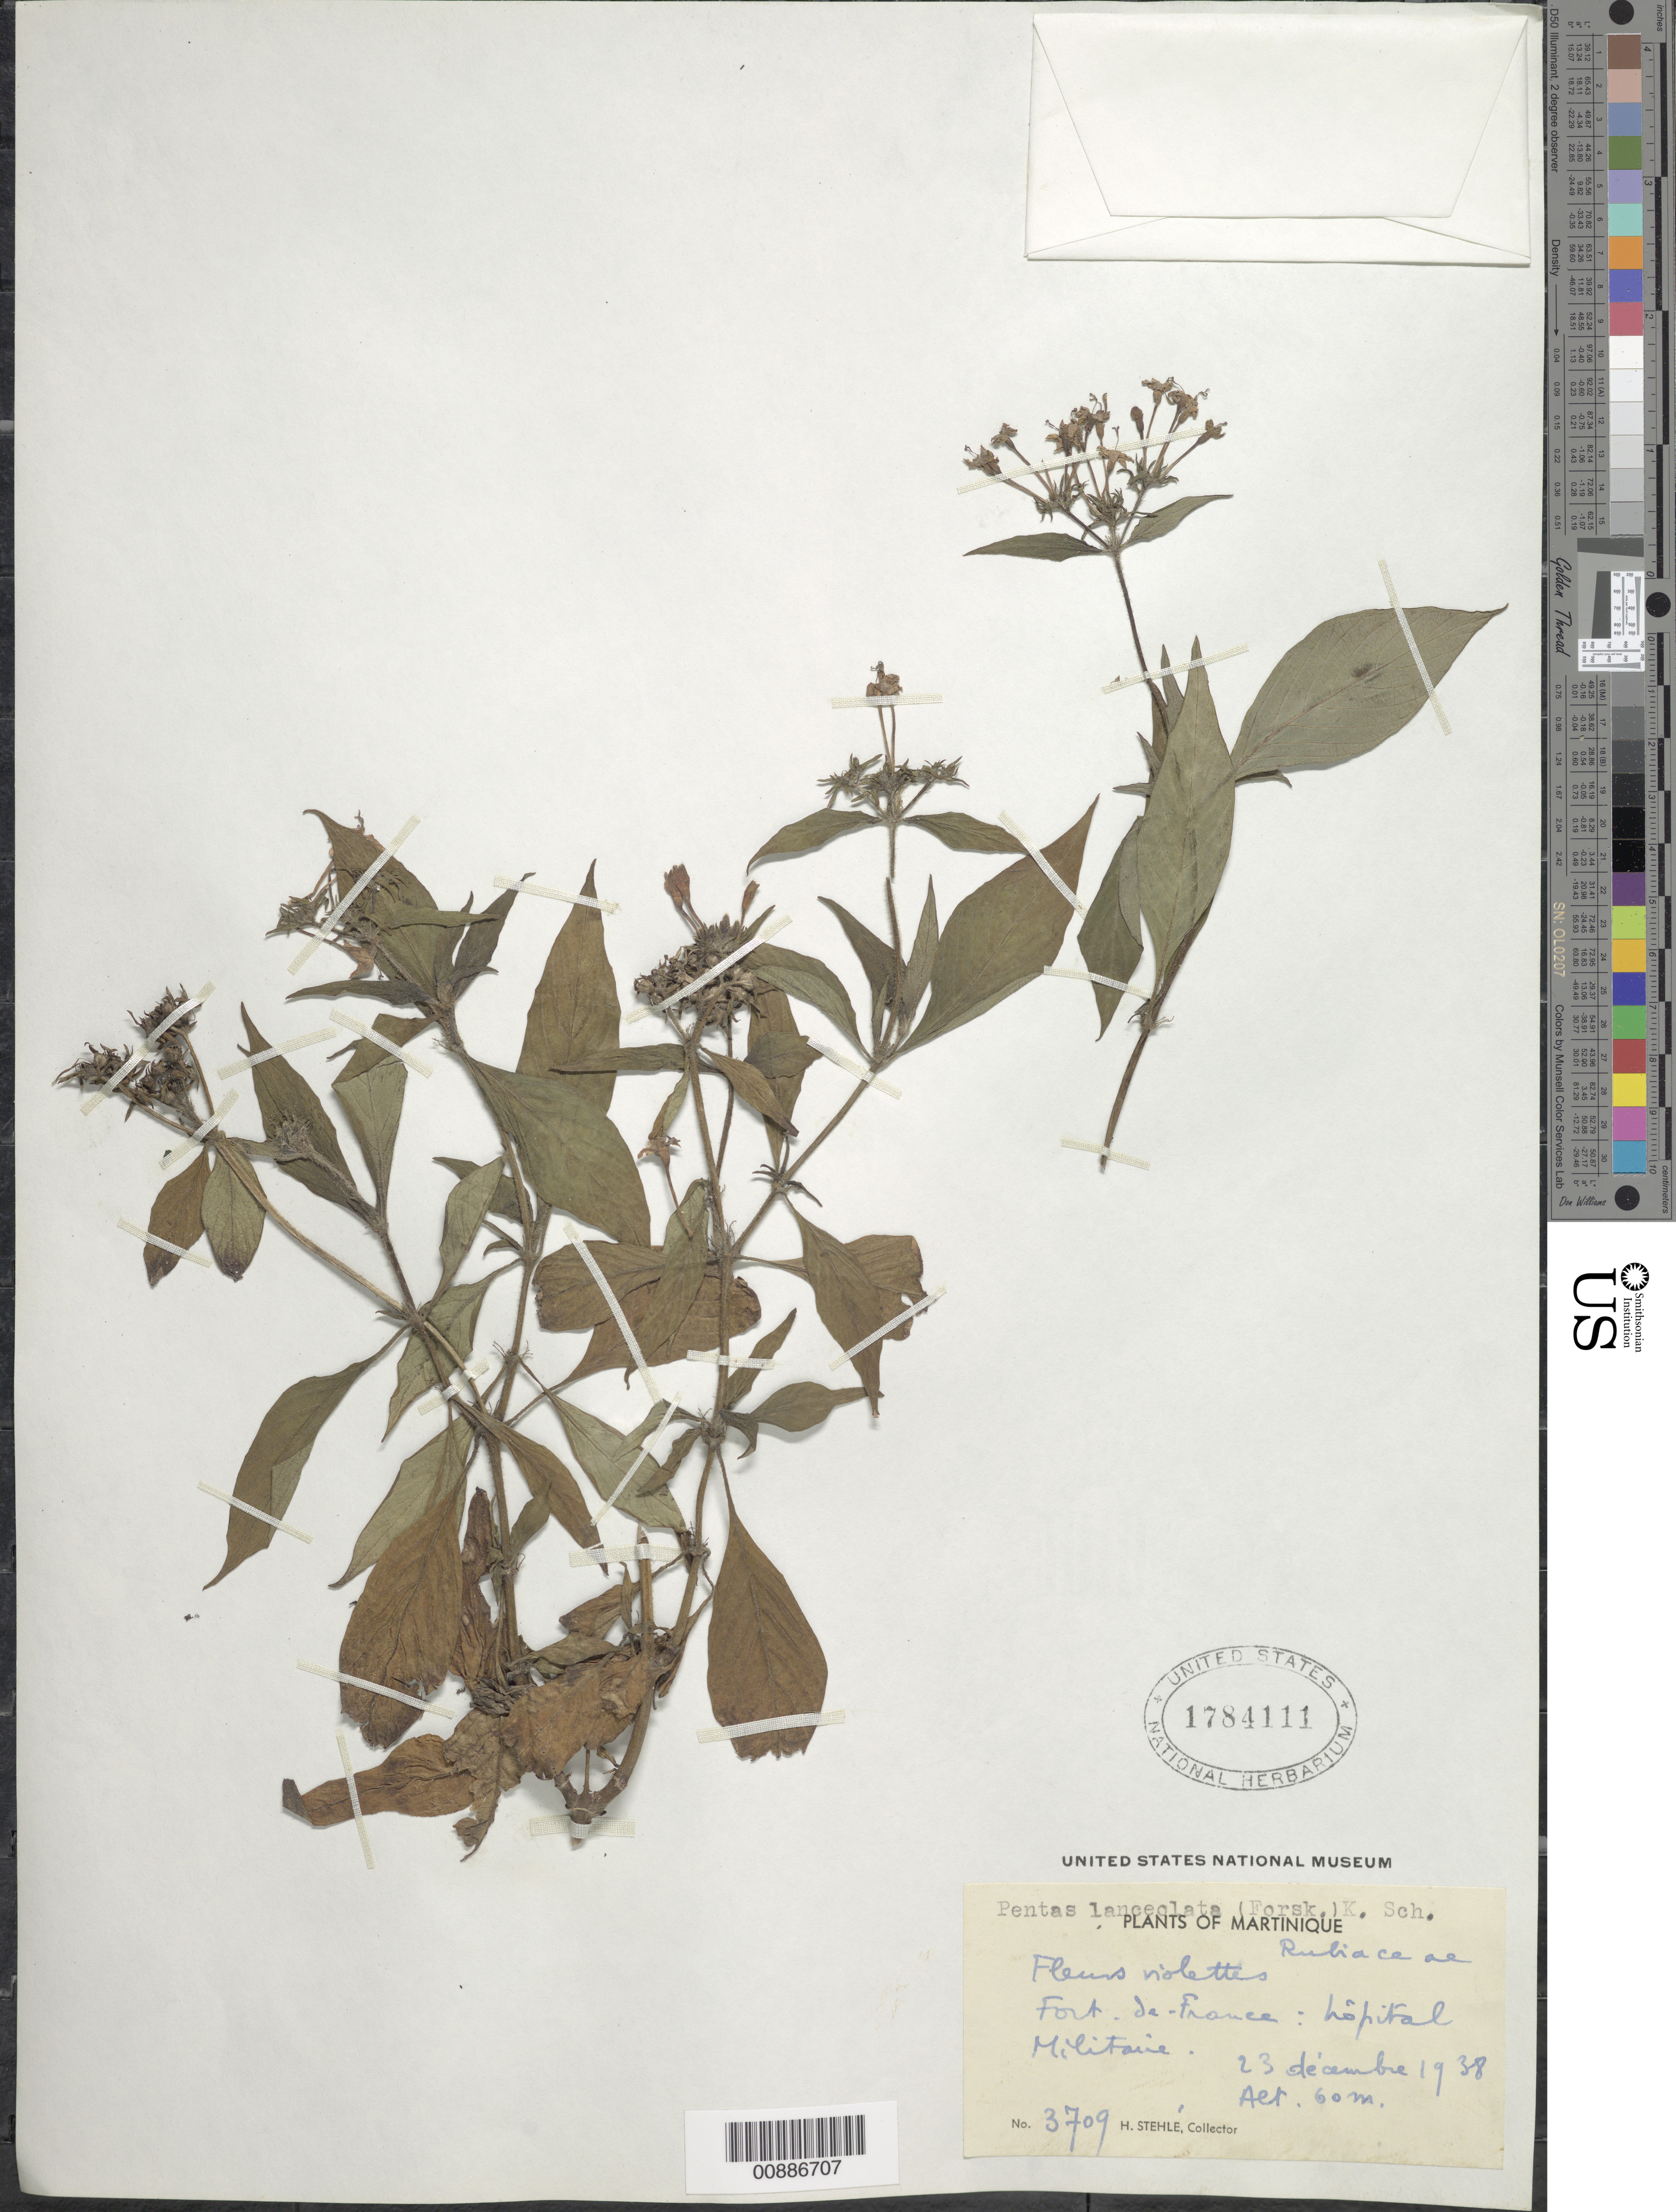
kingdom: Plantae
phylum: Tracheophyta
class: Magnoliopsida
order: Gentianales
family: Rubiaceae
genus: Pentas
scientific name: Pentas lanceolata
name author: (Forssk.) Deflers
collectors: H. Stehlé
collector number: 3709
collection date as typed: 23 Dec 1938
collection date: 1938-12-23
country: Martinique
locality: Fort-de-France: Hôpital Militaire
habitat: Near building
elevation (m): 60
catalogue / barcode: US 1784111